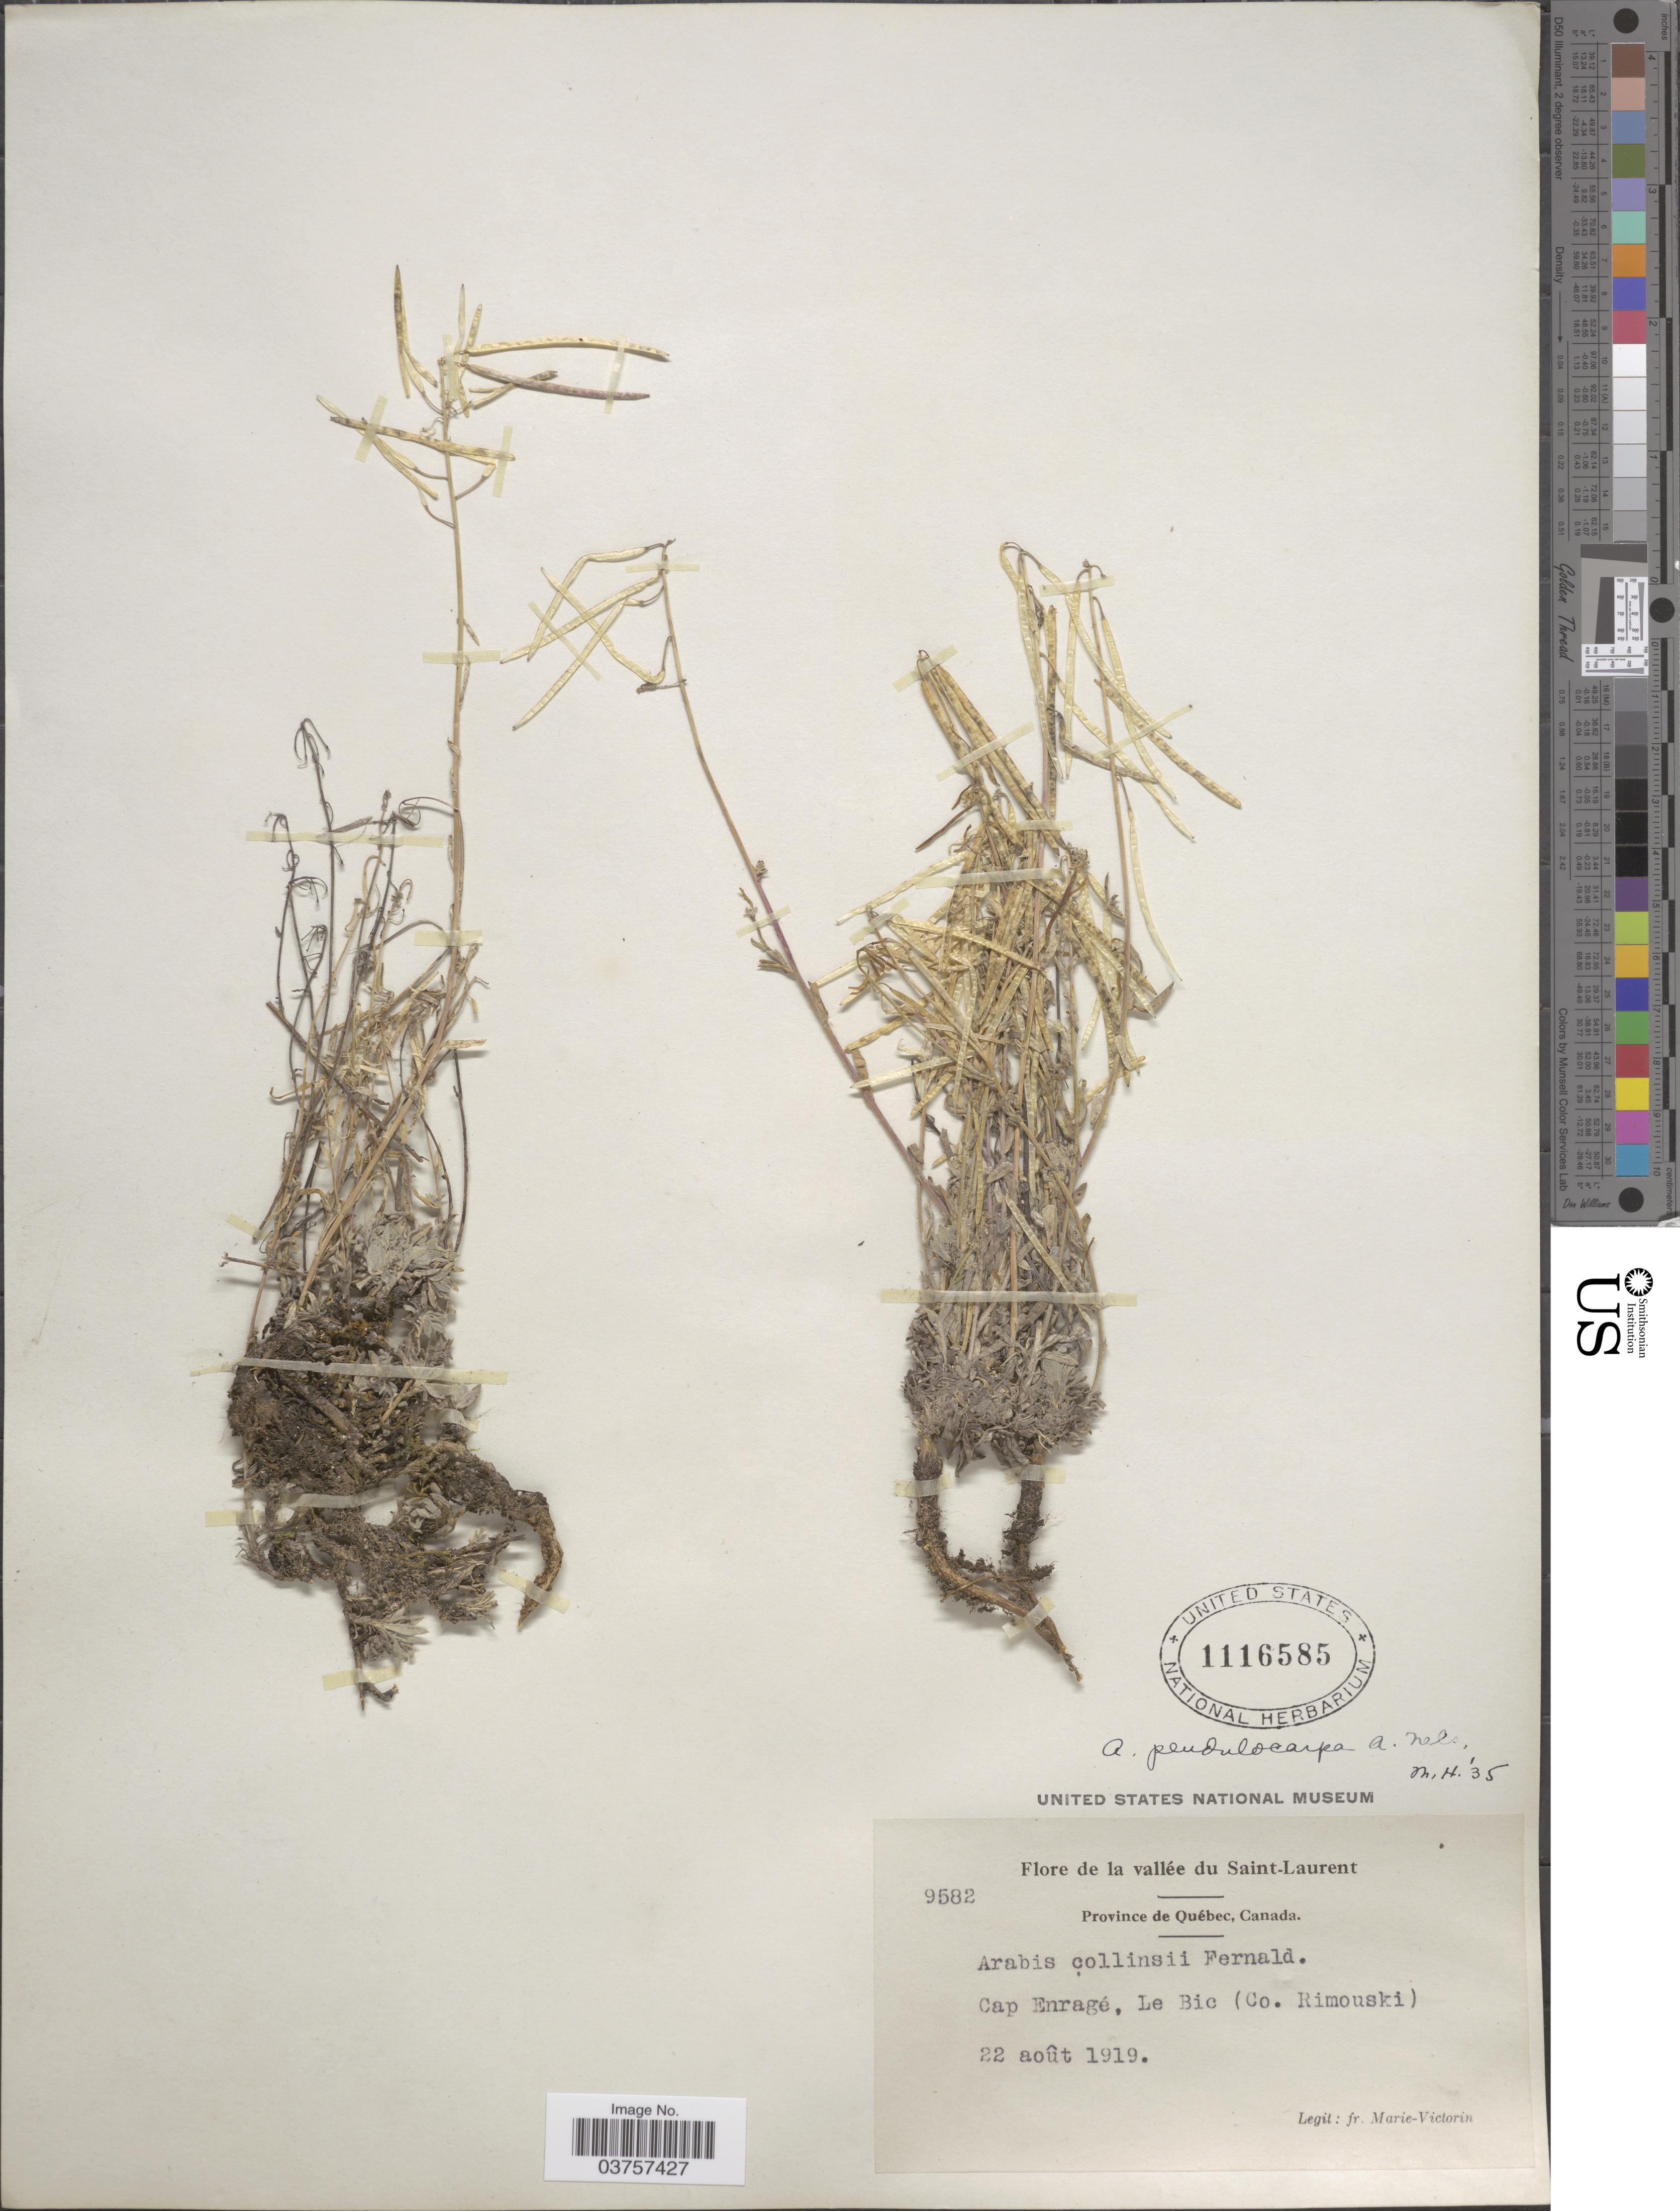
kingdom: Plantae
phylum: Tracheophyta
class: Magnoliopsida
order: Brassicales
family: Brassicaceae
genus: Arabis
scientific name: Arabis holboellii var. collinsii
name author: (Fernald) Rollins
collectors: F. Marie-Victorin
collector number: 9582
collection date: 1919-08-22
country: Canada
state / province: Quebec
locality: La vallée du Saint-Laurent. Cap Enragé, Le Bic (Co. Rimouski).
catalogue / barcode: US 1116585